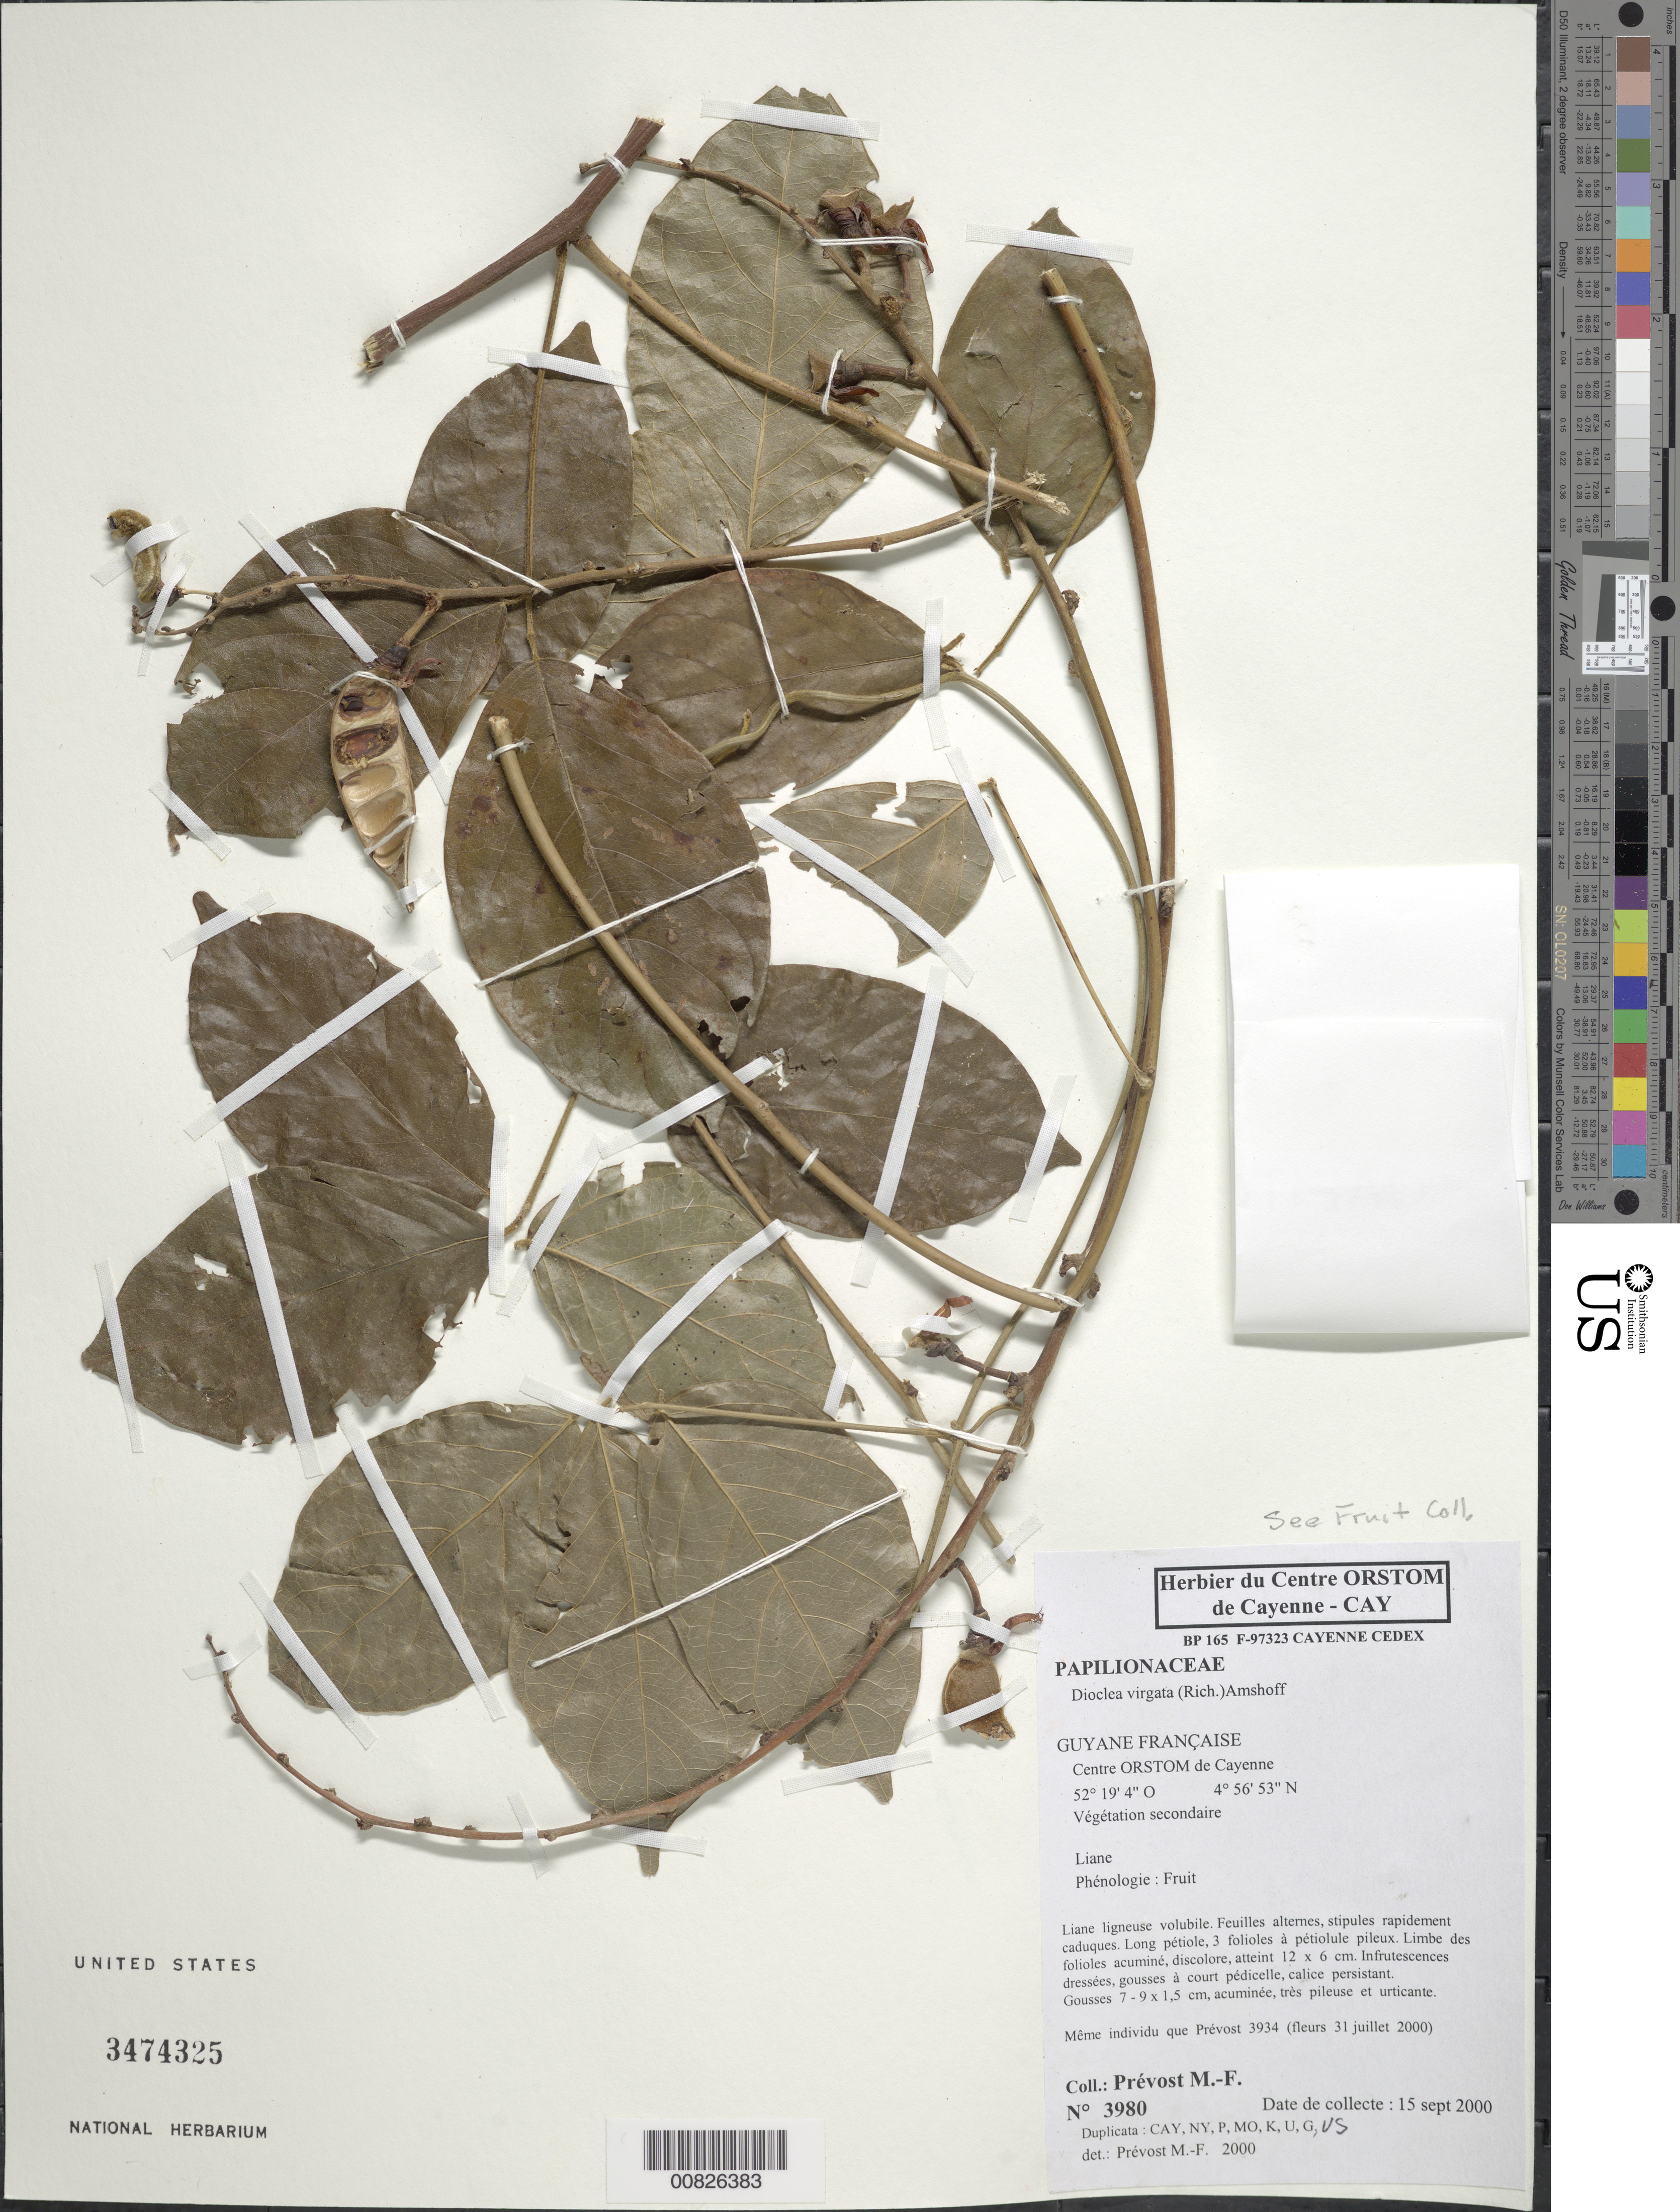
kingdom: Plantae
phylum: Tracheophyta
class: Magnoliopsida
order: Fabales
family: Fabaceae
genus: Dioclea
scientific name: Dioclea virgata var. virgata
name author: (Rich.) Amshoff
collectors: M.-F. Prévost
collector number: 3980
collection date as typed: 15-Sep-00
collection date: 2000-09-15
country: French Guiana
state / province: Cayenne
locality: Centre ORSTOM de Cayenne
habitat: Végétation secondaire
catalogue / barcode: US 3474325